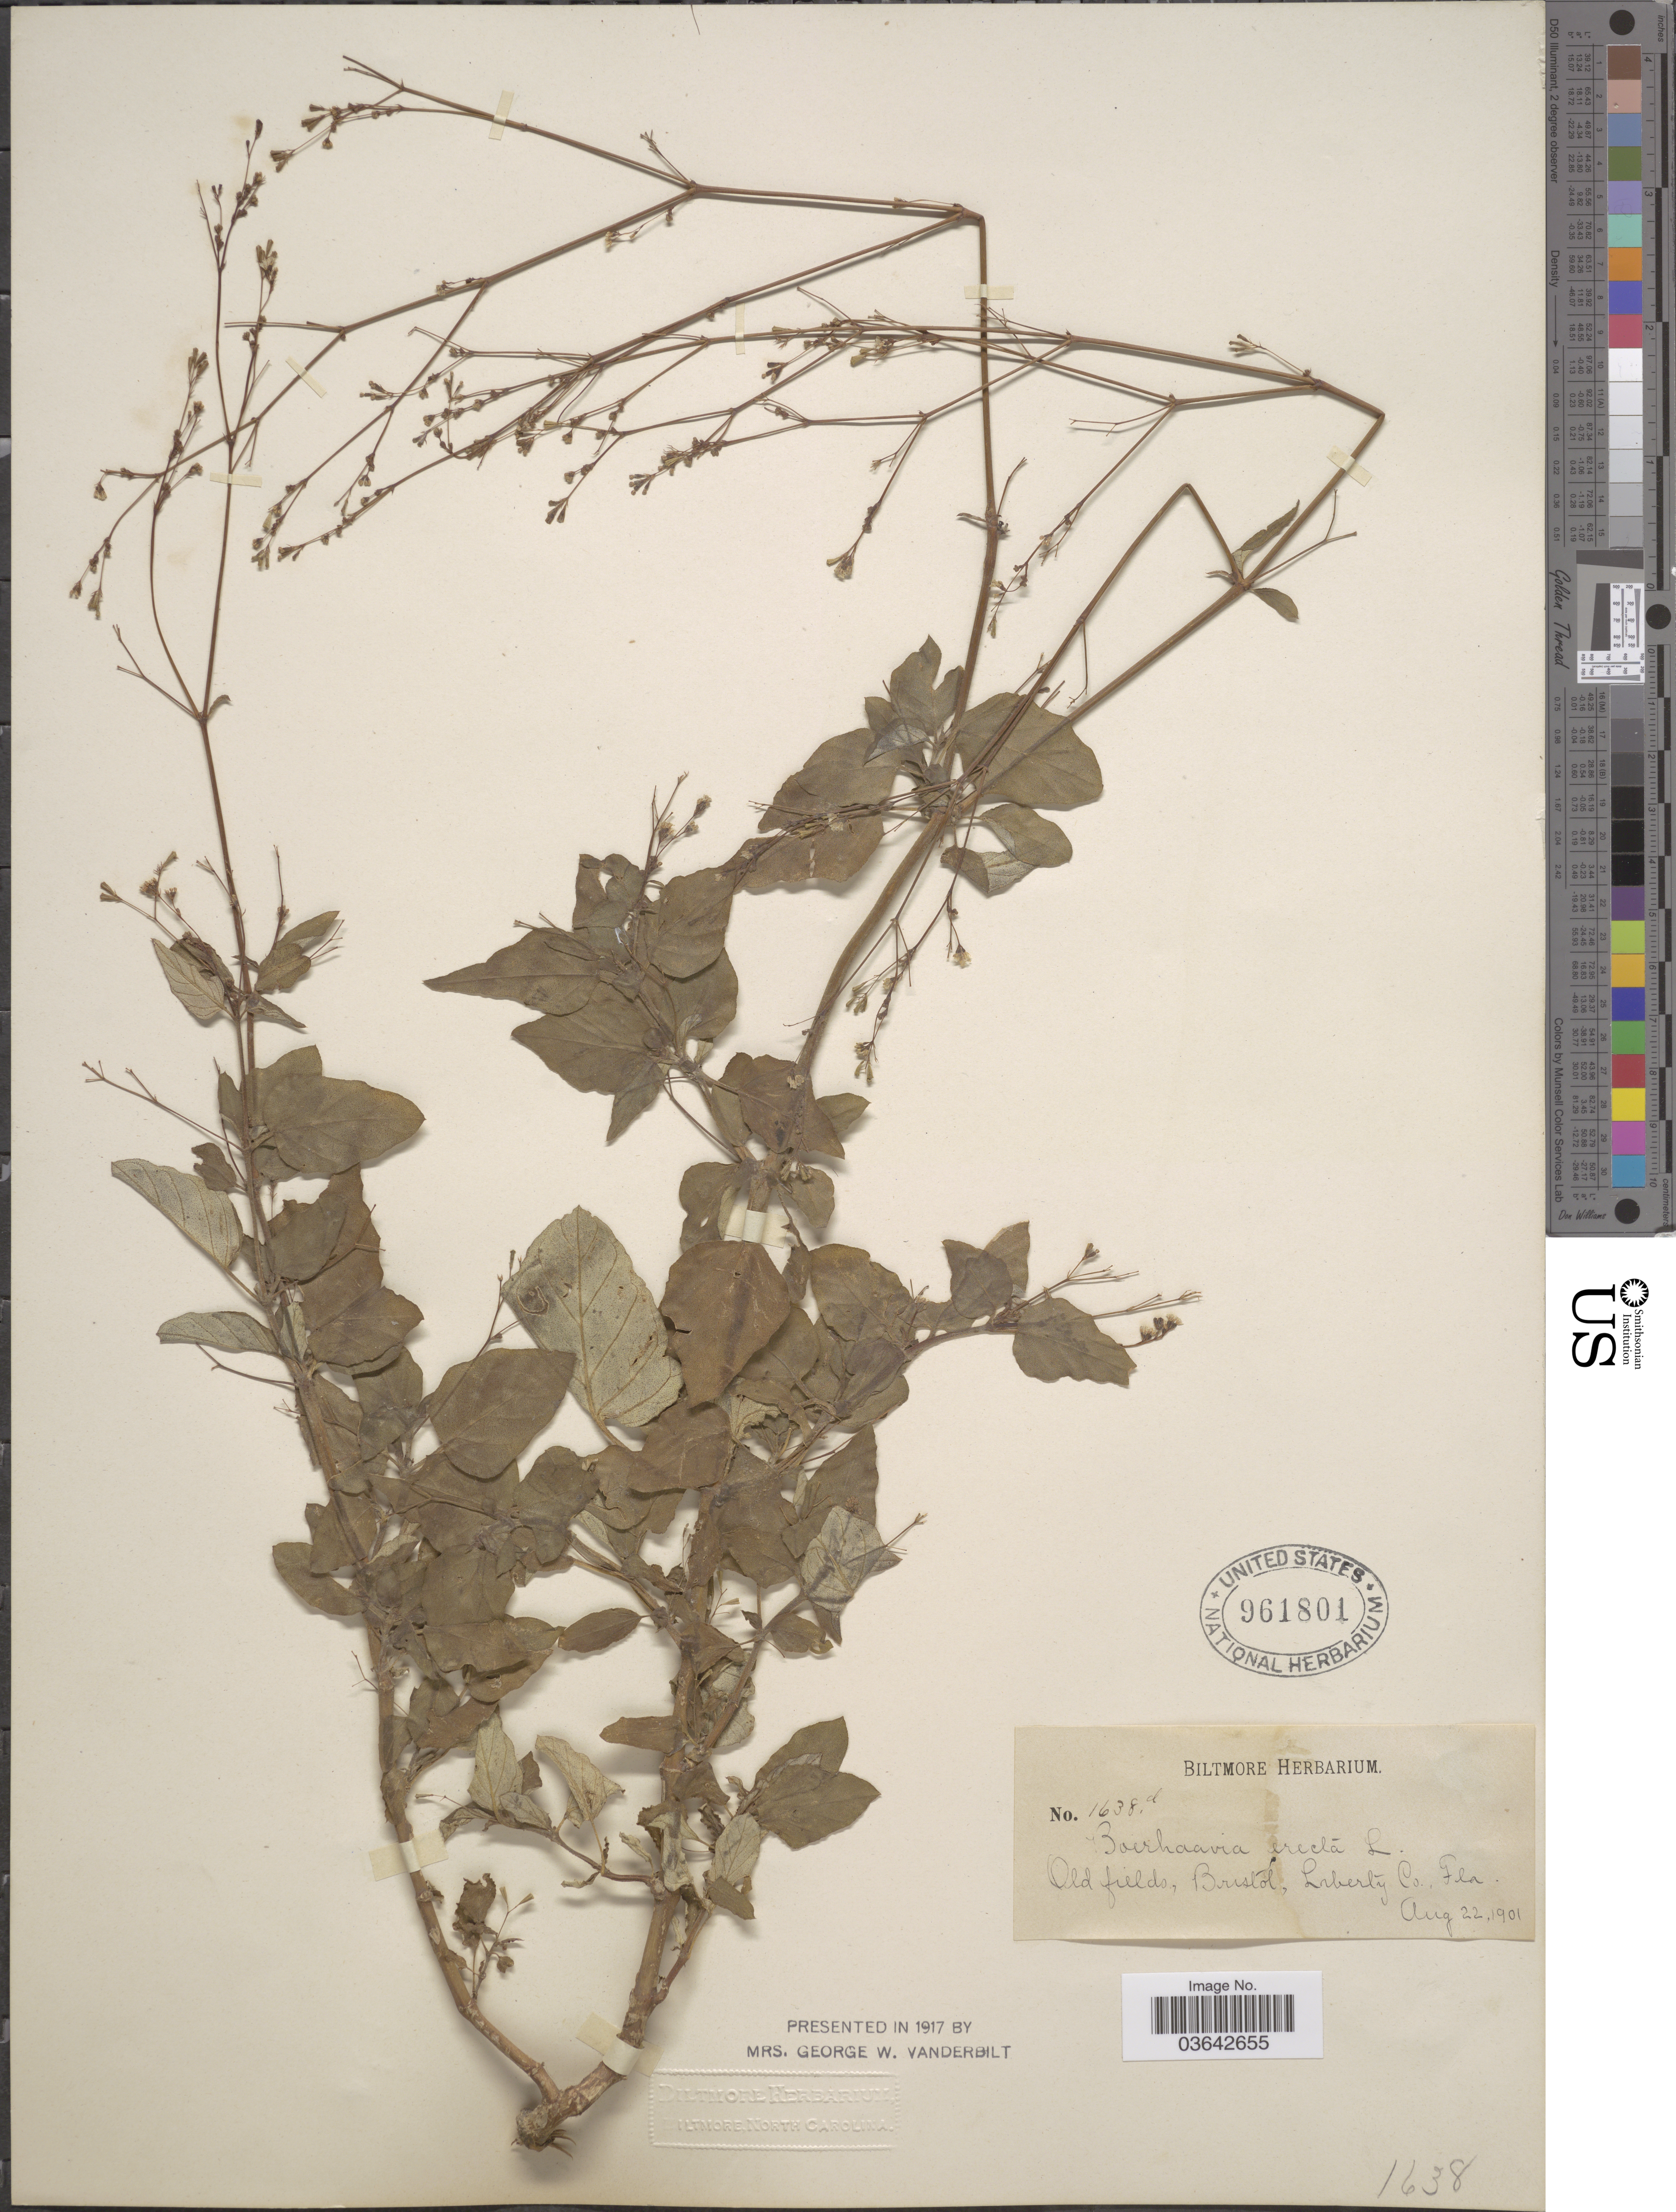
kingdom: Plantae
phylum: Tracheophyta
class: Magnoliopsida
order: Caryophyllales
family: Nyctaginaceae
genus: Boerhavia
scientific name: Boerhavia erecta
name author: L.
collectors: ex herb. Biltmore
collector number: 1638d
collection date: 1901-08-22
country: United States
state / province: Florida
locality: Old fields, Bristol, Liberty Co.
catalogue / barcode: US 961801